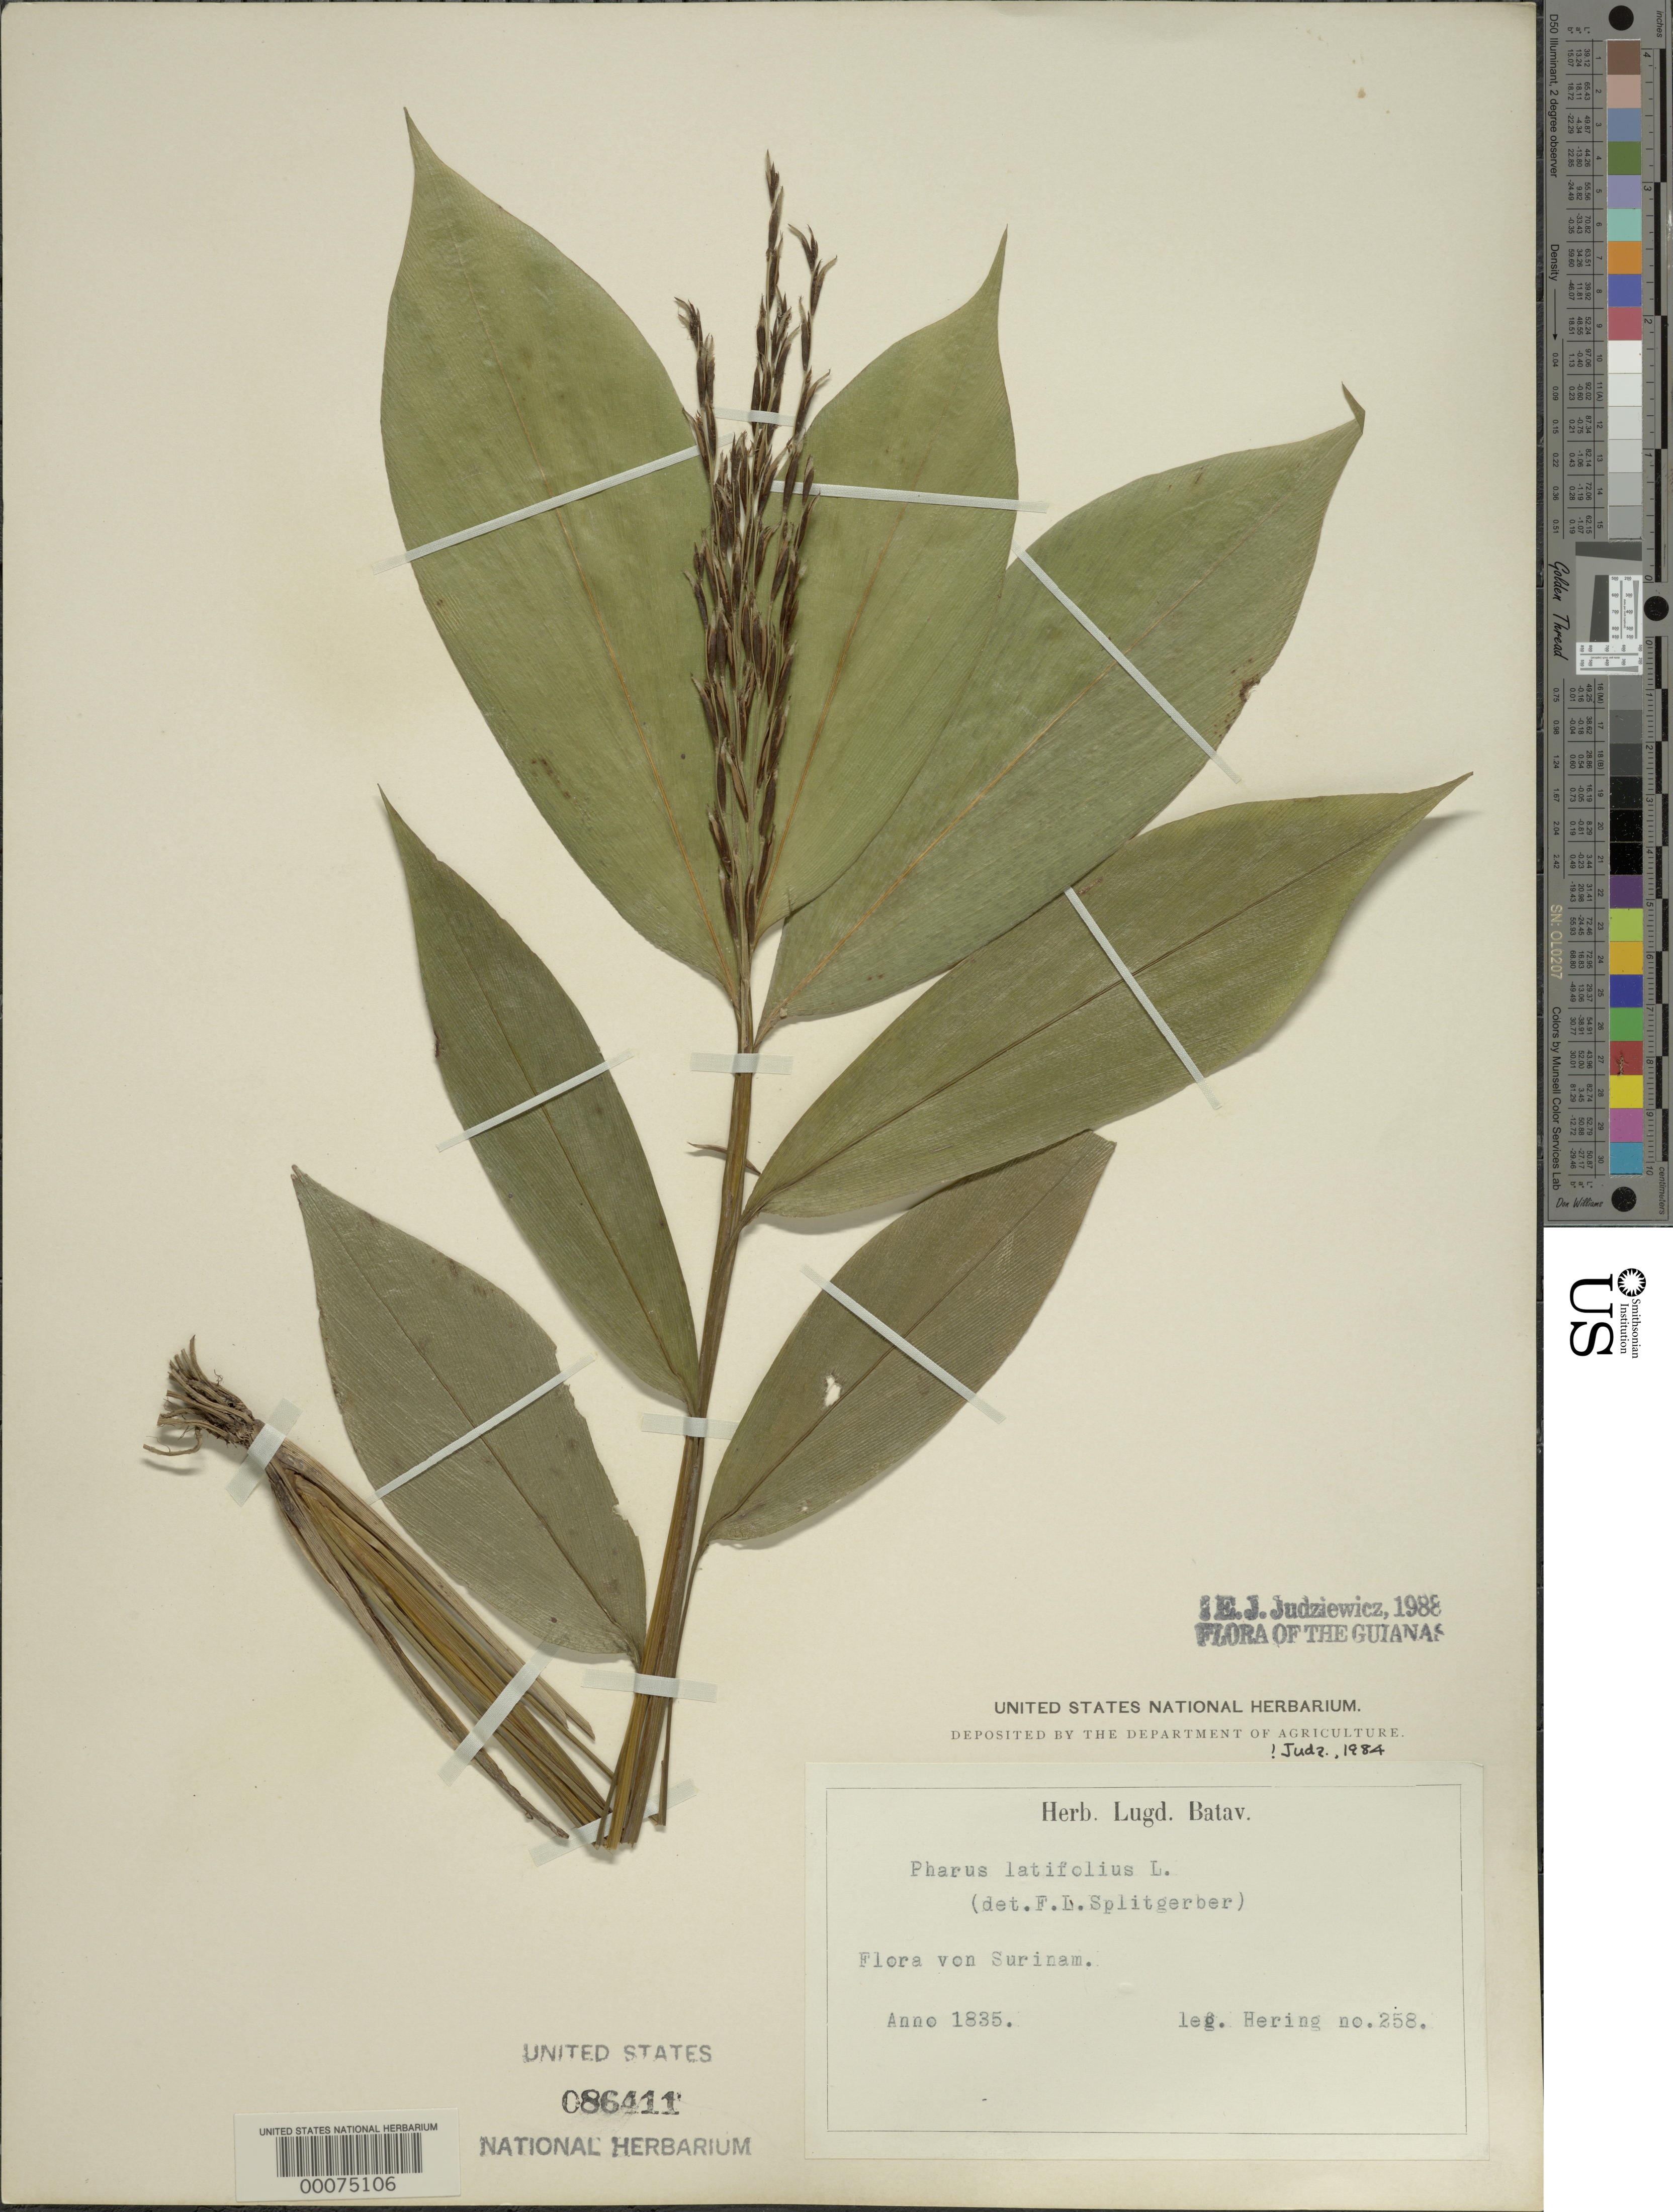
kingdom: Plantae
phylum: Tracheophyta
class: Liliopsida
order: Poales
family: Poaceae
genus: Pharus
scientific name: Pharus latifolius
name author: L.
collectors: K. Hering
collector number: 258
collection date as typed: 1835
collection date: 1835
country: Suriname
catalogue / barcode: US 86411